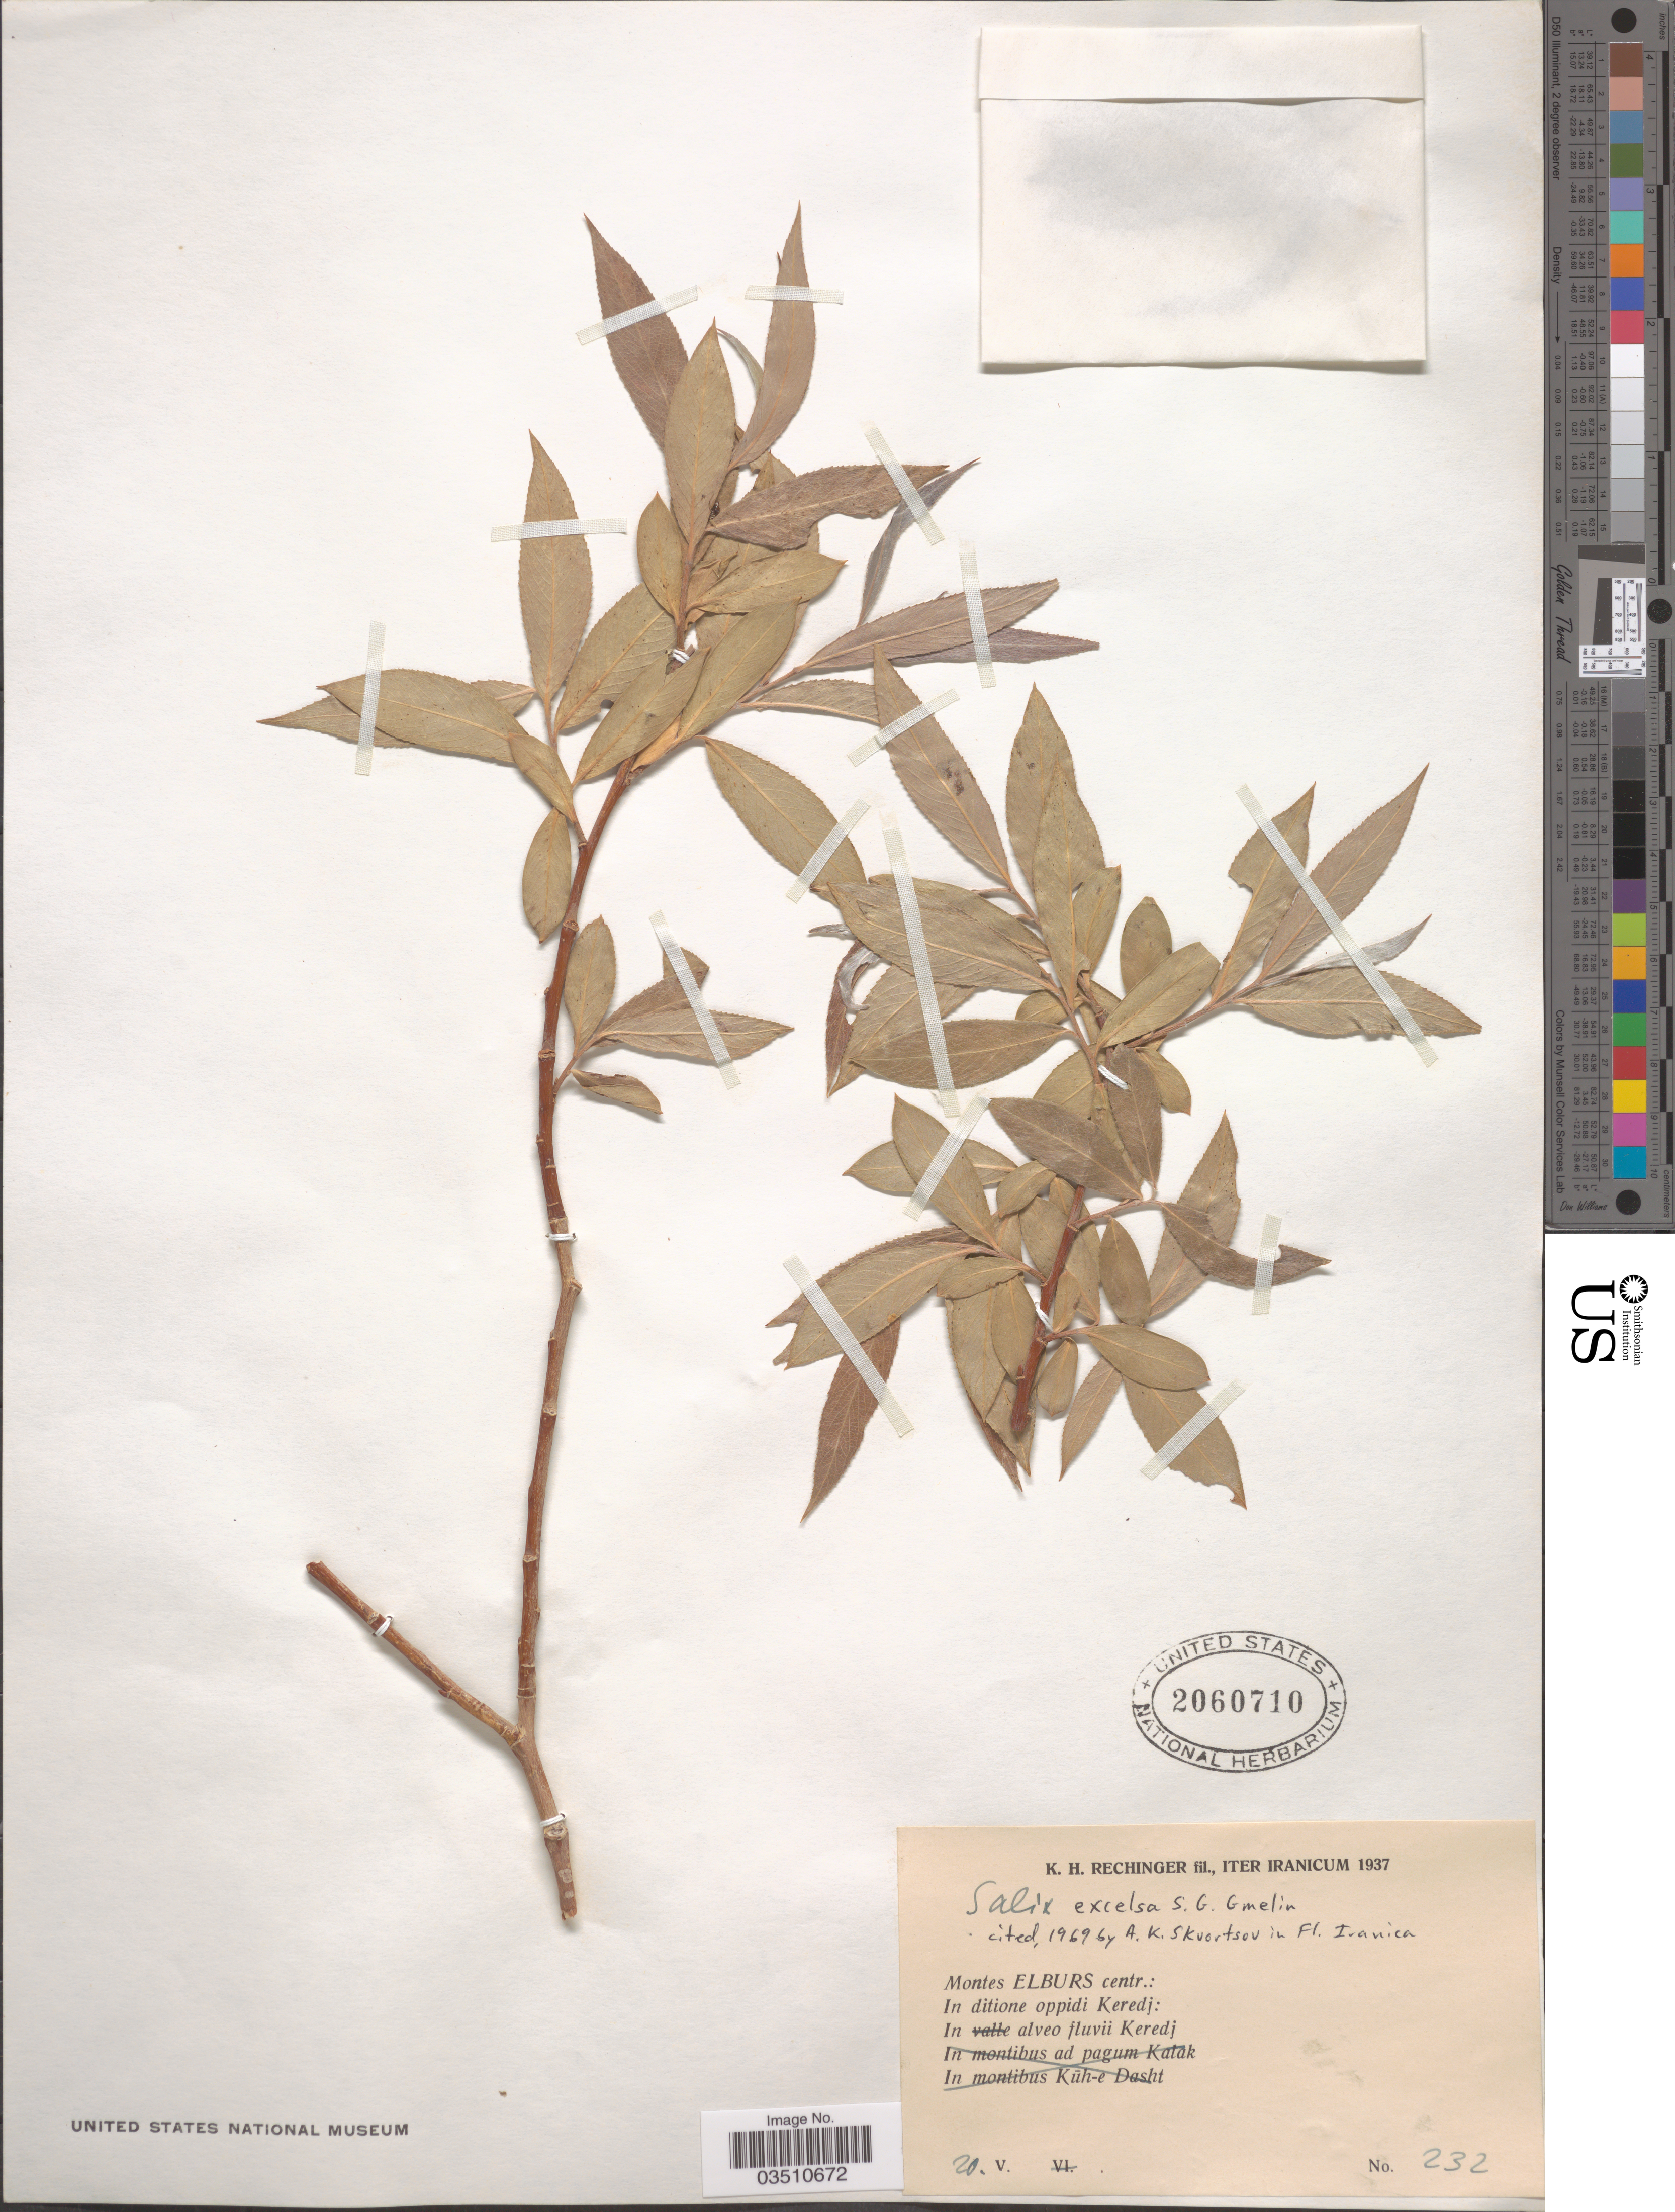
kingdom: Plantae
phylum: Tracheophyta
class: Magnoliopsida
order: Malpighiales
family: Salicaceae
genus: Salix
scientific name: Salix excelsa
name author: S.G. Gmel.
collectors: K. H. Rechinger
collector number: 232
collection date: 1937-05-20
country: Iran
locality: Montes Elburs centr.: In ditione oppidi Keredj: In alveo fluvii Keredj.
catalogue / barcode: US 2060710